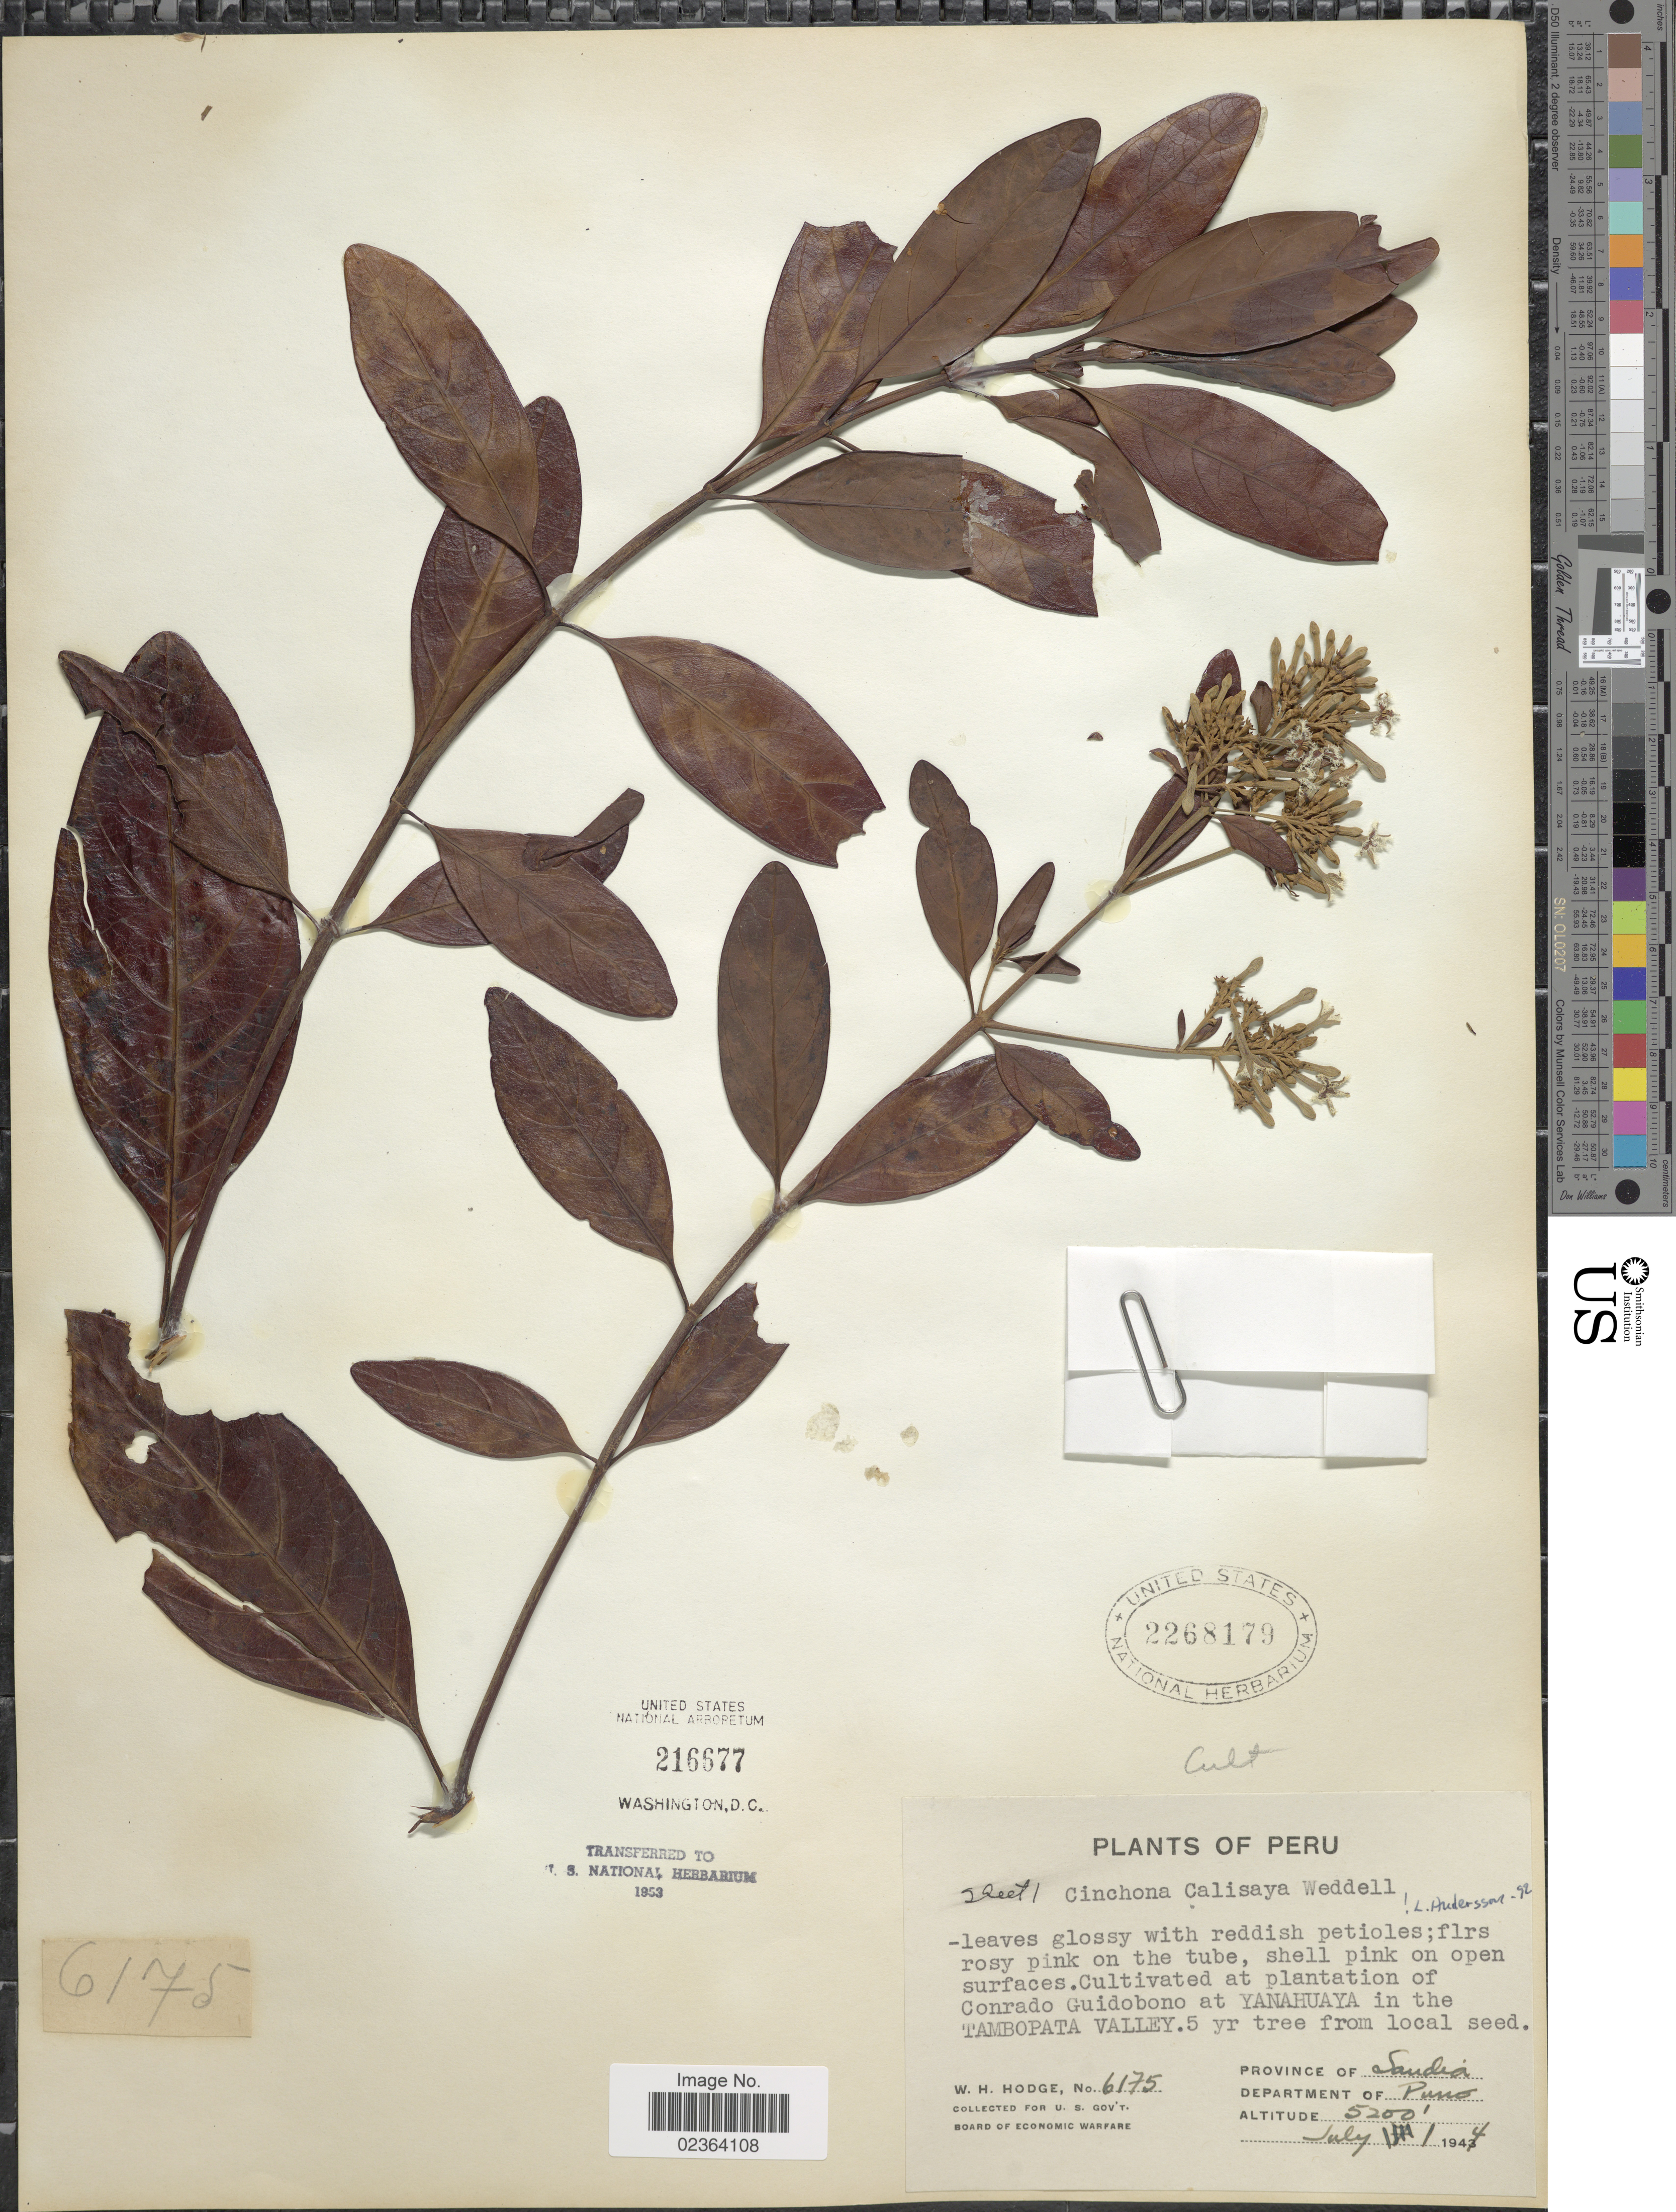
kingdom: Plantae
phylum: Tracheophyta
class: Magnoliopsida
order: Gentianales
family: Rubiaceae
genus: Cinchona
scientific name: Cinchona calisaya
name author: Wedd.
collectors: W. Hodge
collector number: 6175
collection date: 1944-07-01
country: Peru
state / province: Puno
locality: Province of Sandia, Department of Puno, at the plantation of Conrado Guidobono at Yanahuaya in the Tambopata Valley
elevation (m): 1585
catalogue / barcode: US 2268179